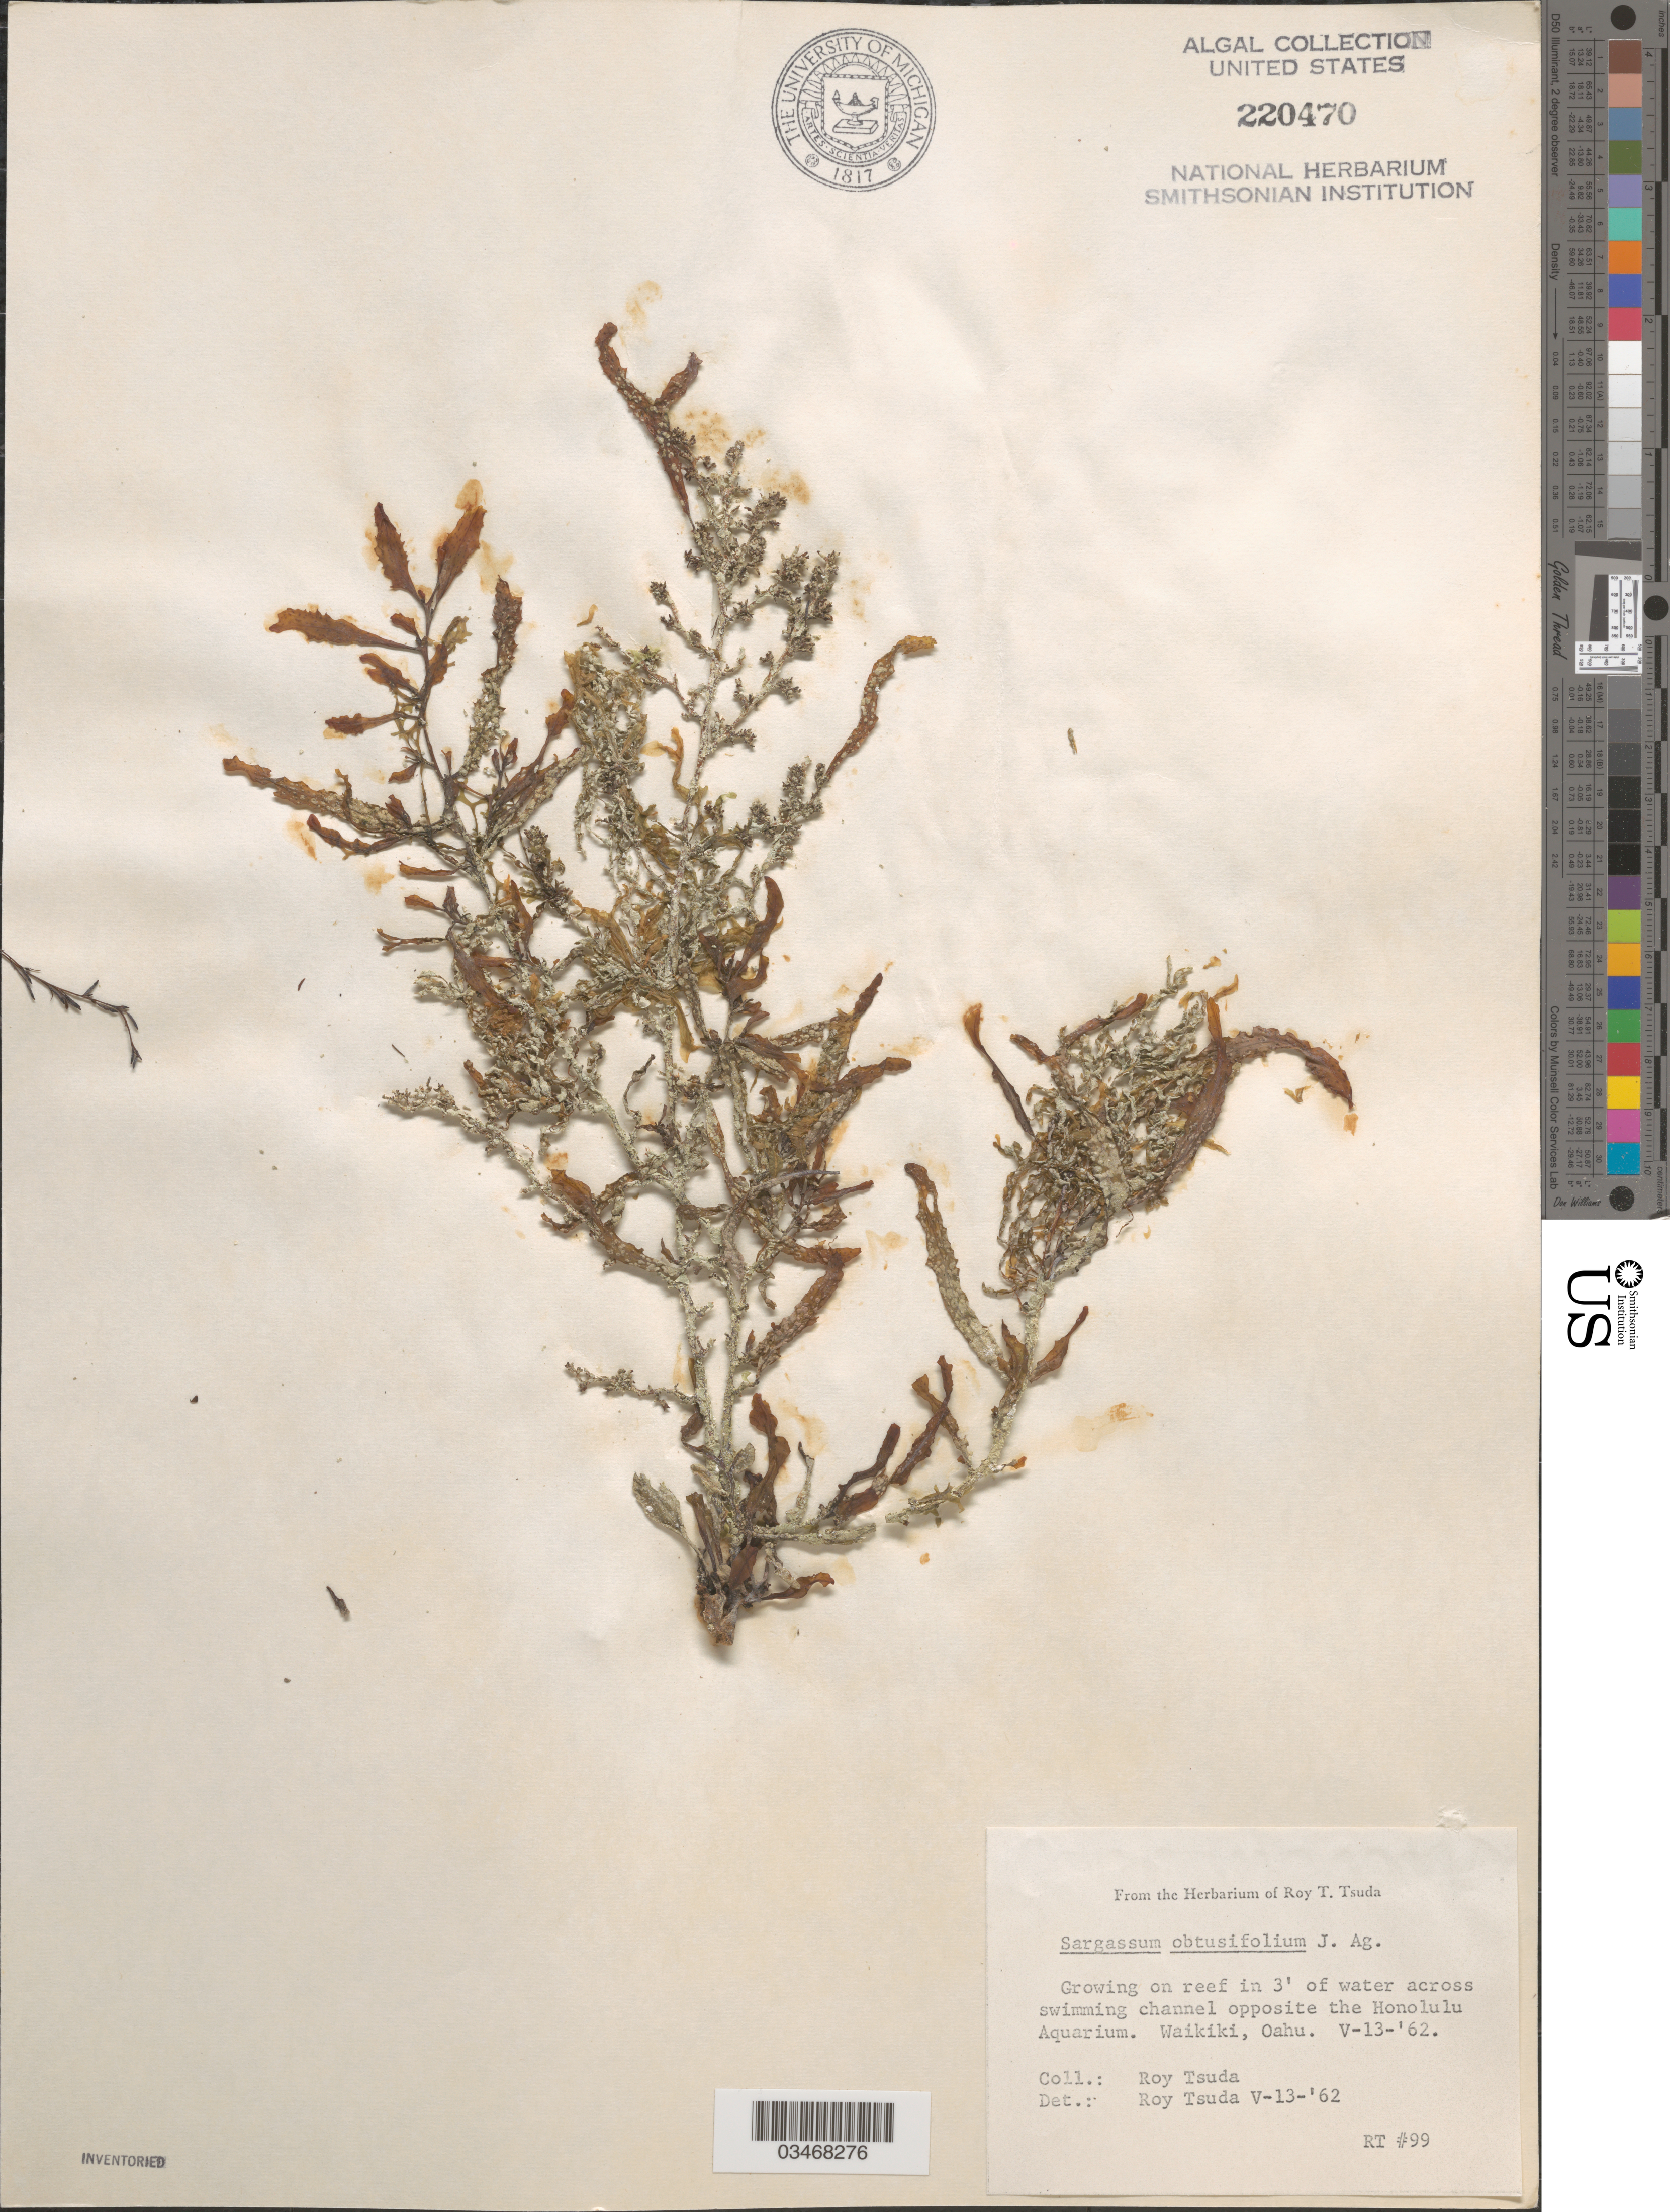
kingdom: Chromista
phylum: Ochrophyta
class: Phaeophyceae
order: Fucales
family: Sargassaceae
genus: Sargassum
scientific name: Sargassum obtusifolium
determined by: Tsuda, R. T.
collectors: R. Tsuda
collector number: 99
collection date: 1962-05-13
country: United States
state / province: Hawaii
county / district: Honolulu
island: Oahu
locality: Across swimming channel opposite the Honolulu Aquarium.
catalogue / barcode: US 220470